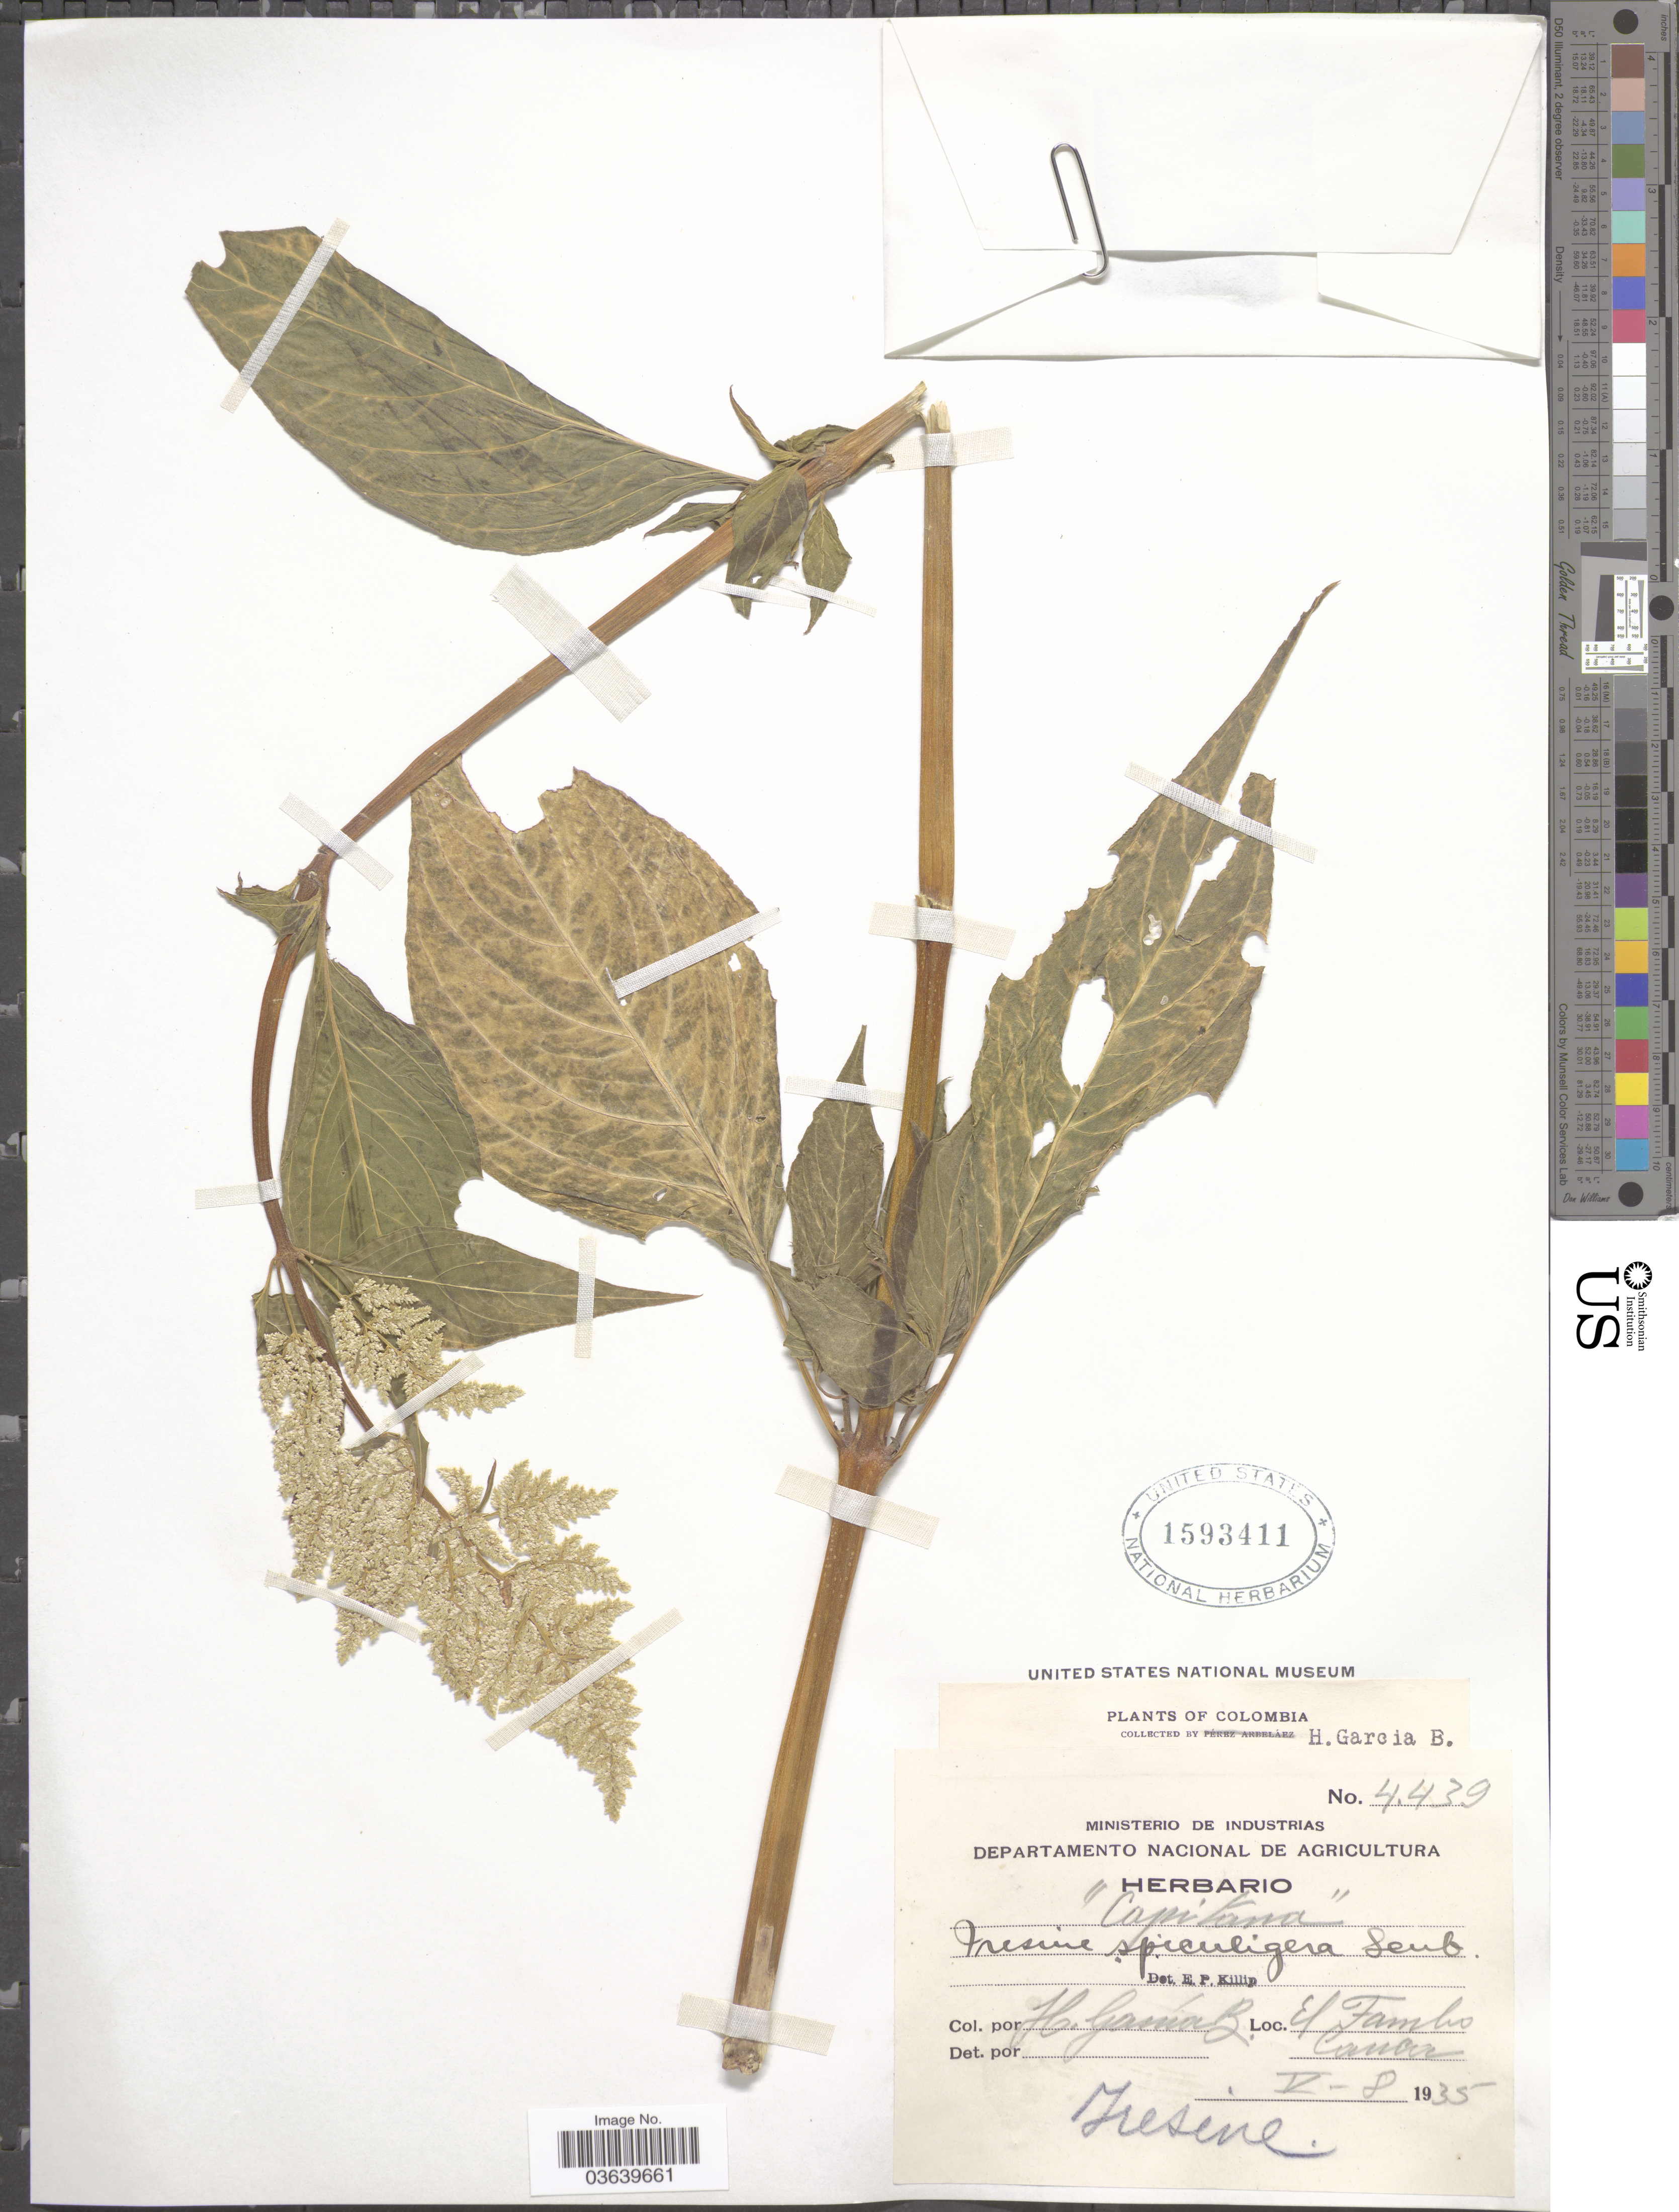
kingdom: Plantae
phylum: Tracheophyta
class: Magnoliopsida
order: Caryophyllales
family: Amaranthaceae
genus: Iresine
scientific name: Iresine spiculigera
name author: Seub.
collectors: H. García B.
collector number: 4439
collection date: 1935-05-08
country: Colombia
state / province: Cauca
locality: El Tambo.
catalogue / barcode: US 1593411